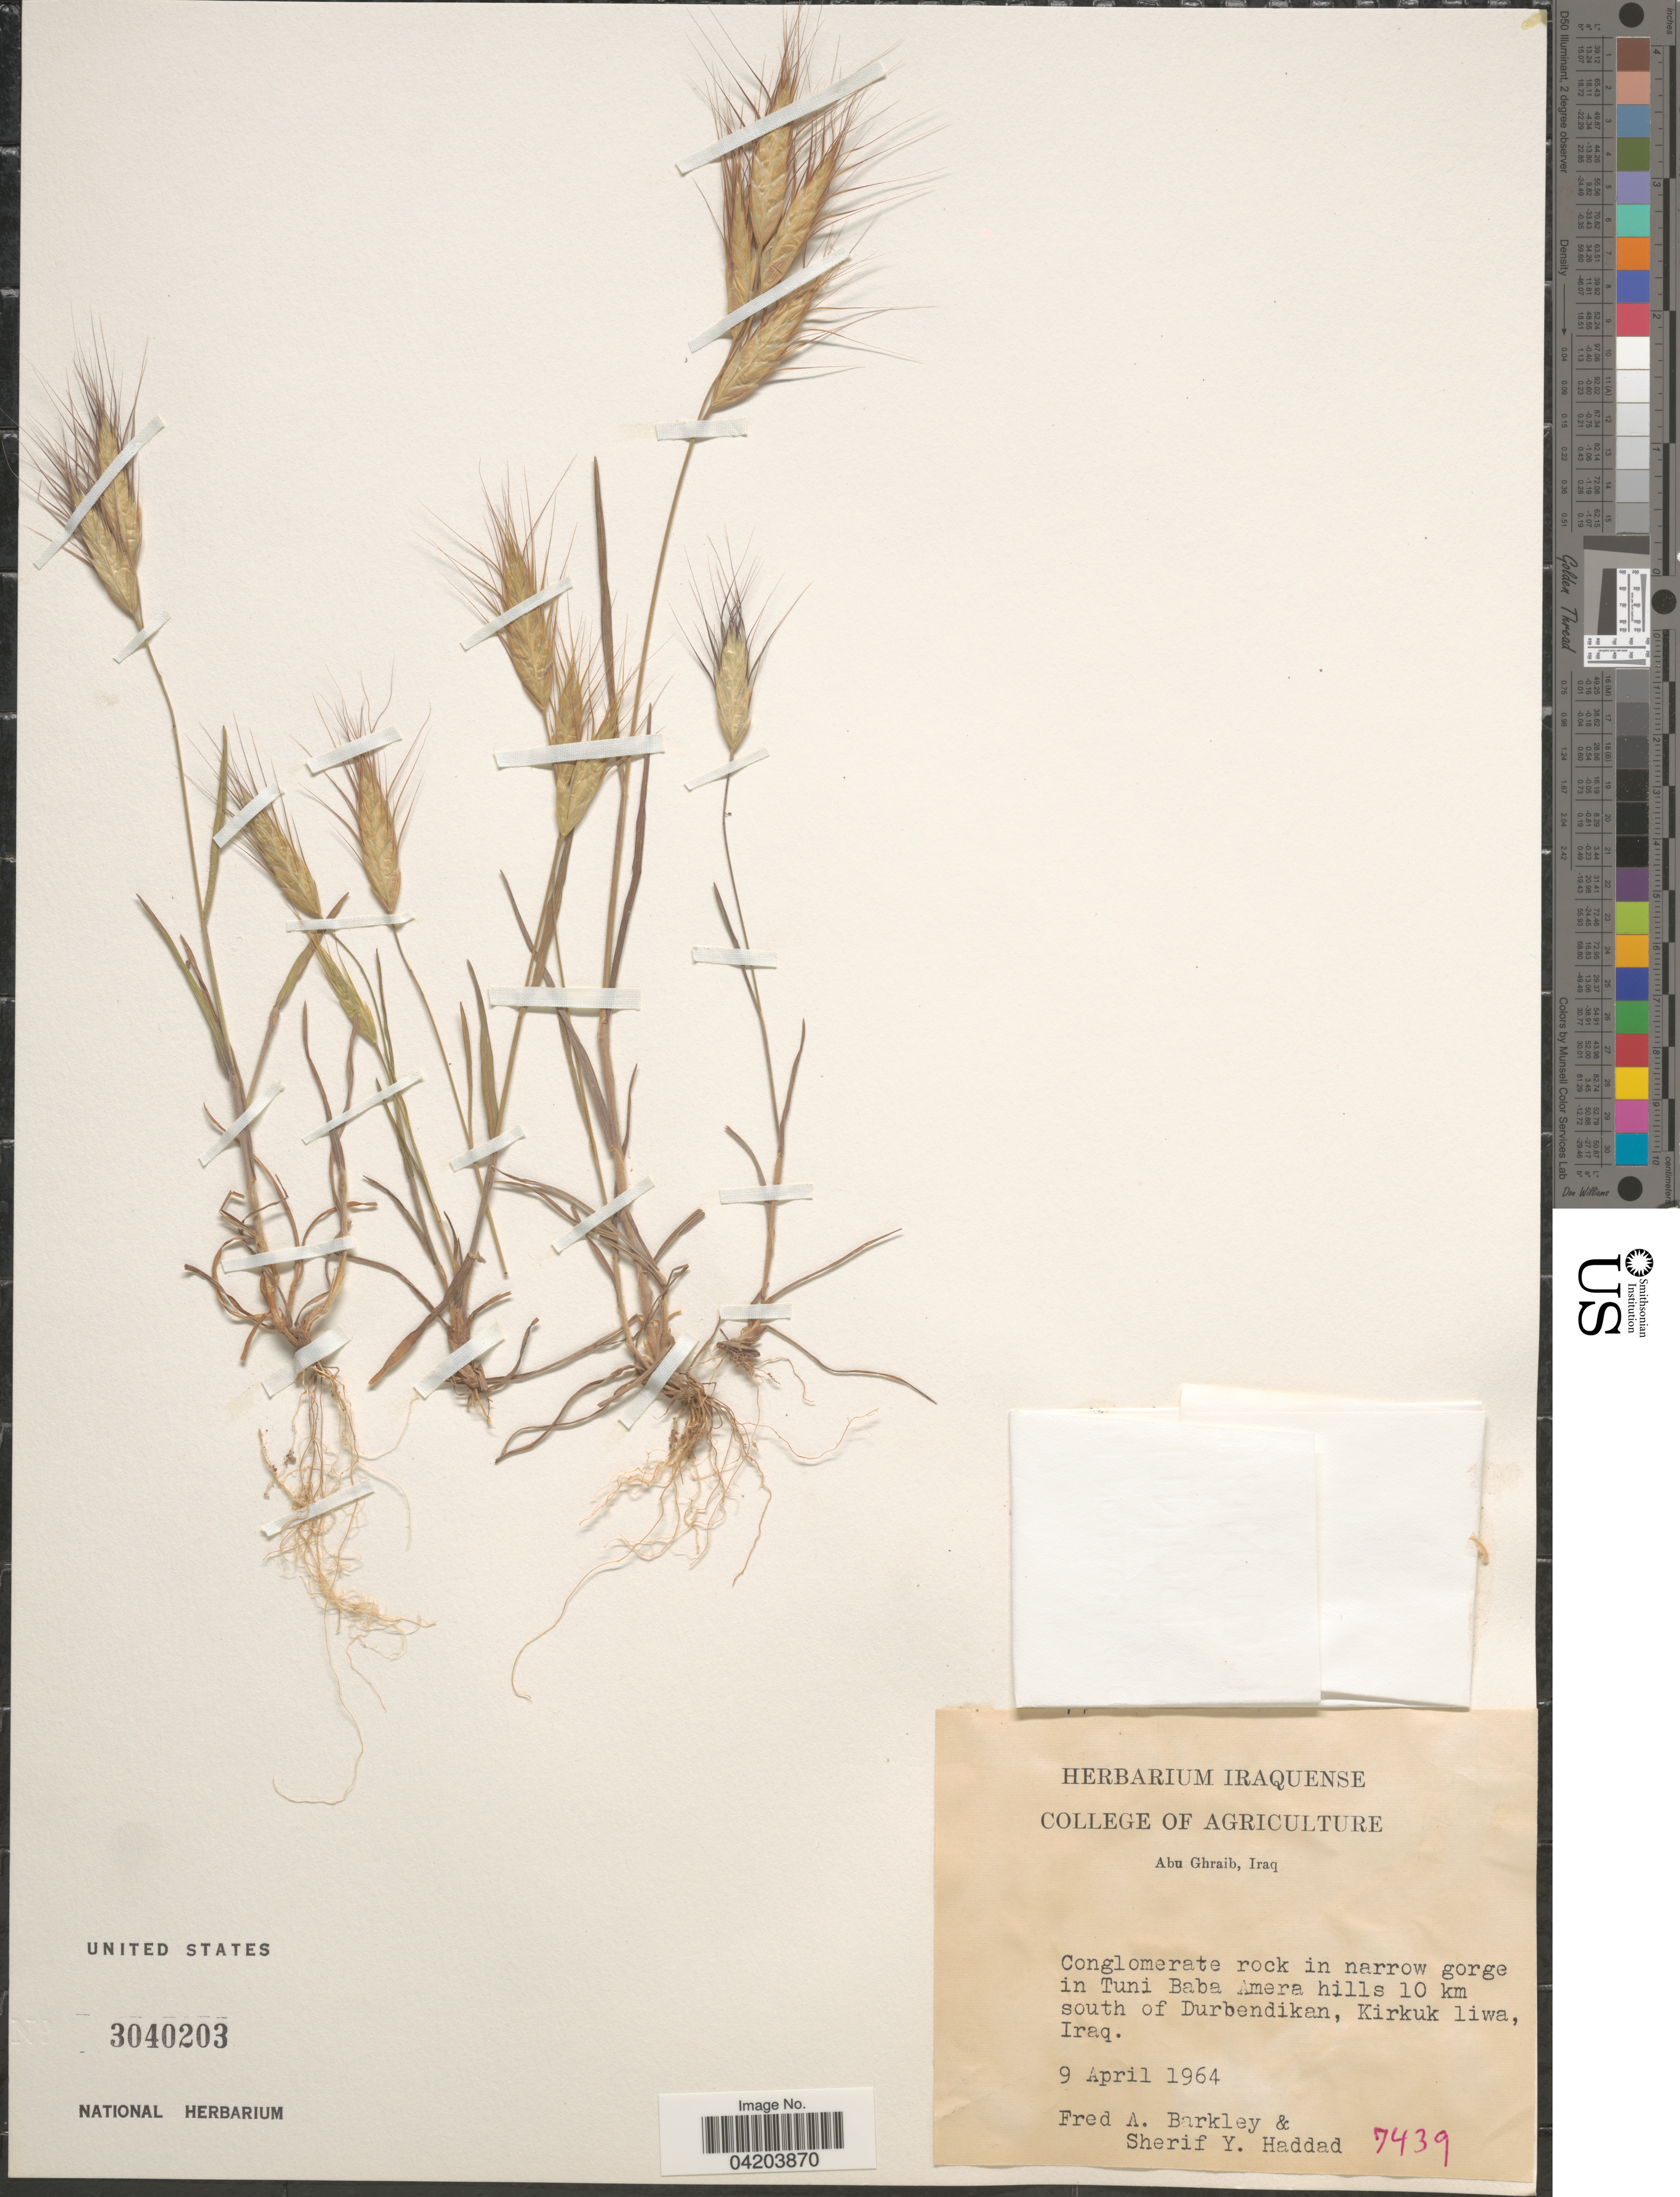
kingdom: Plantae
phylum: Tracheophyta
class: Liliopsida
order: Poales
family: Poaceae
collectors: F. A. Barkley & S. Haddad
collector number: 7439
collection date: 1964-04-09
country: Iraq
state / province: Kirkūk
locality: Conglomerate rock in narrow gorge in Tuni Baba Amera hills 10 km south of Durbendikan, Kirkuk liwa.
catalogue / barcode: US 3040203